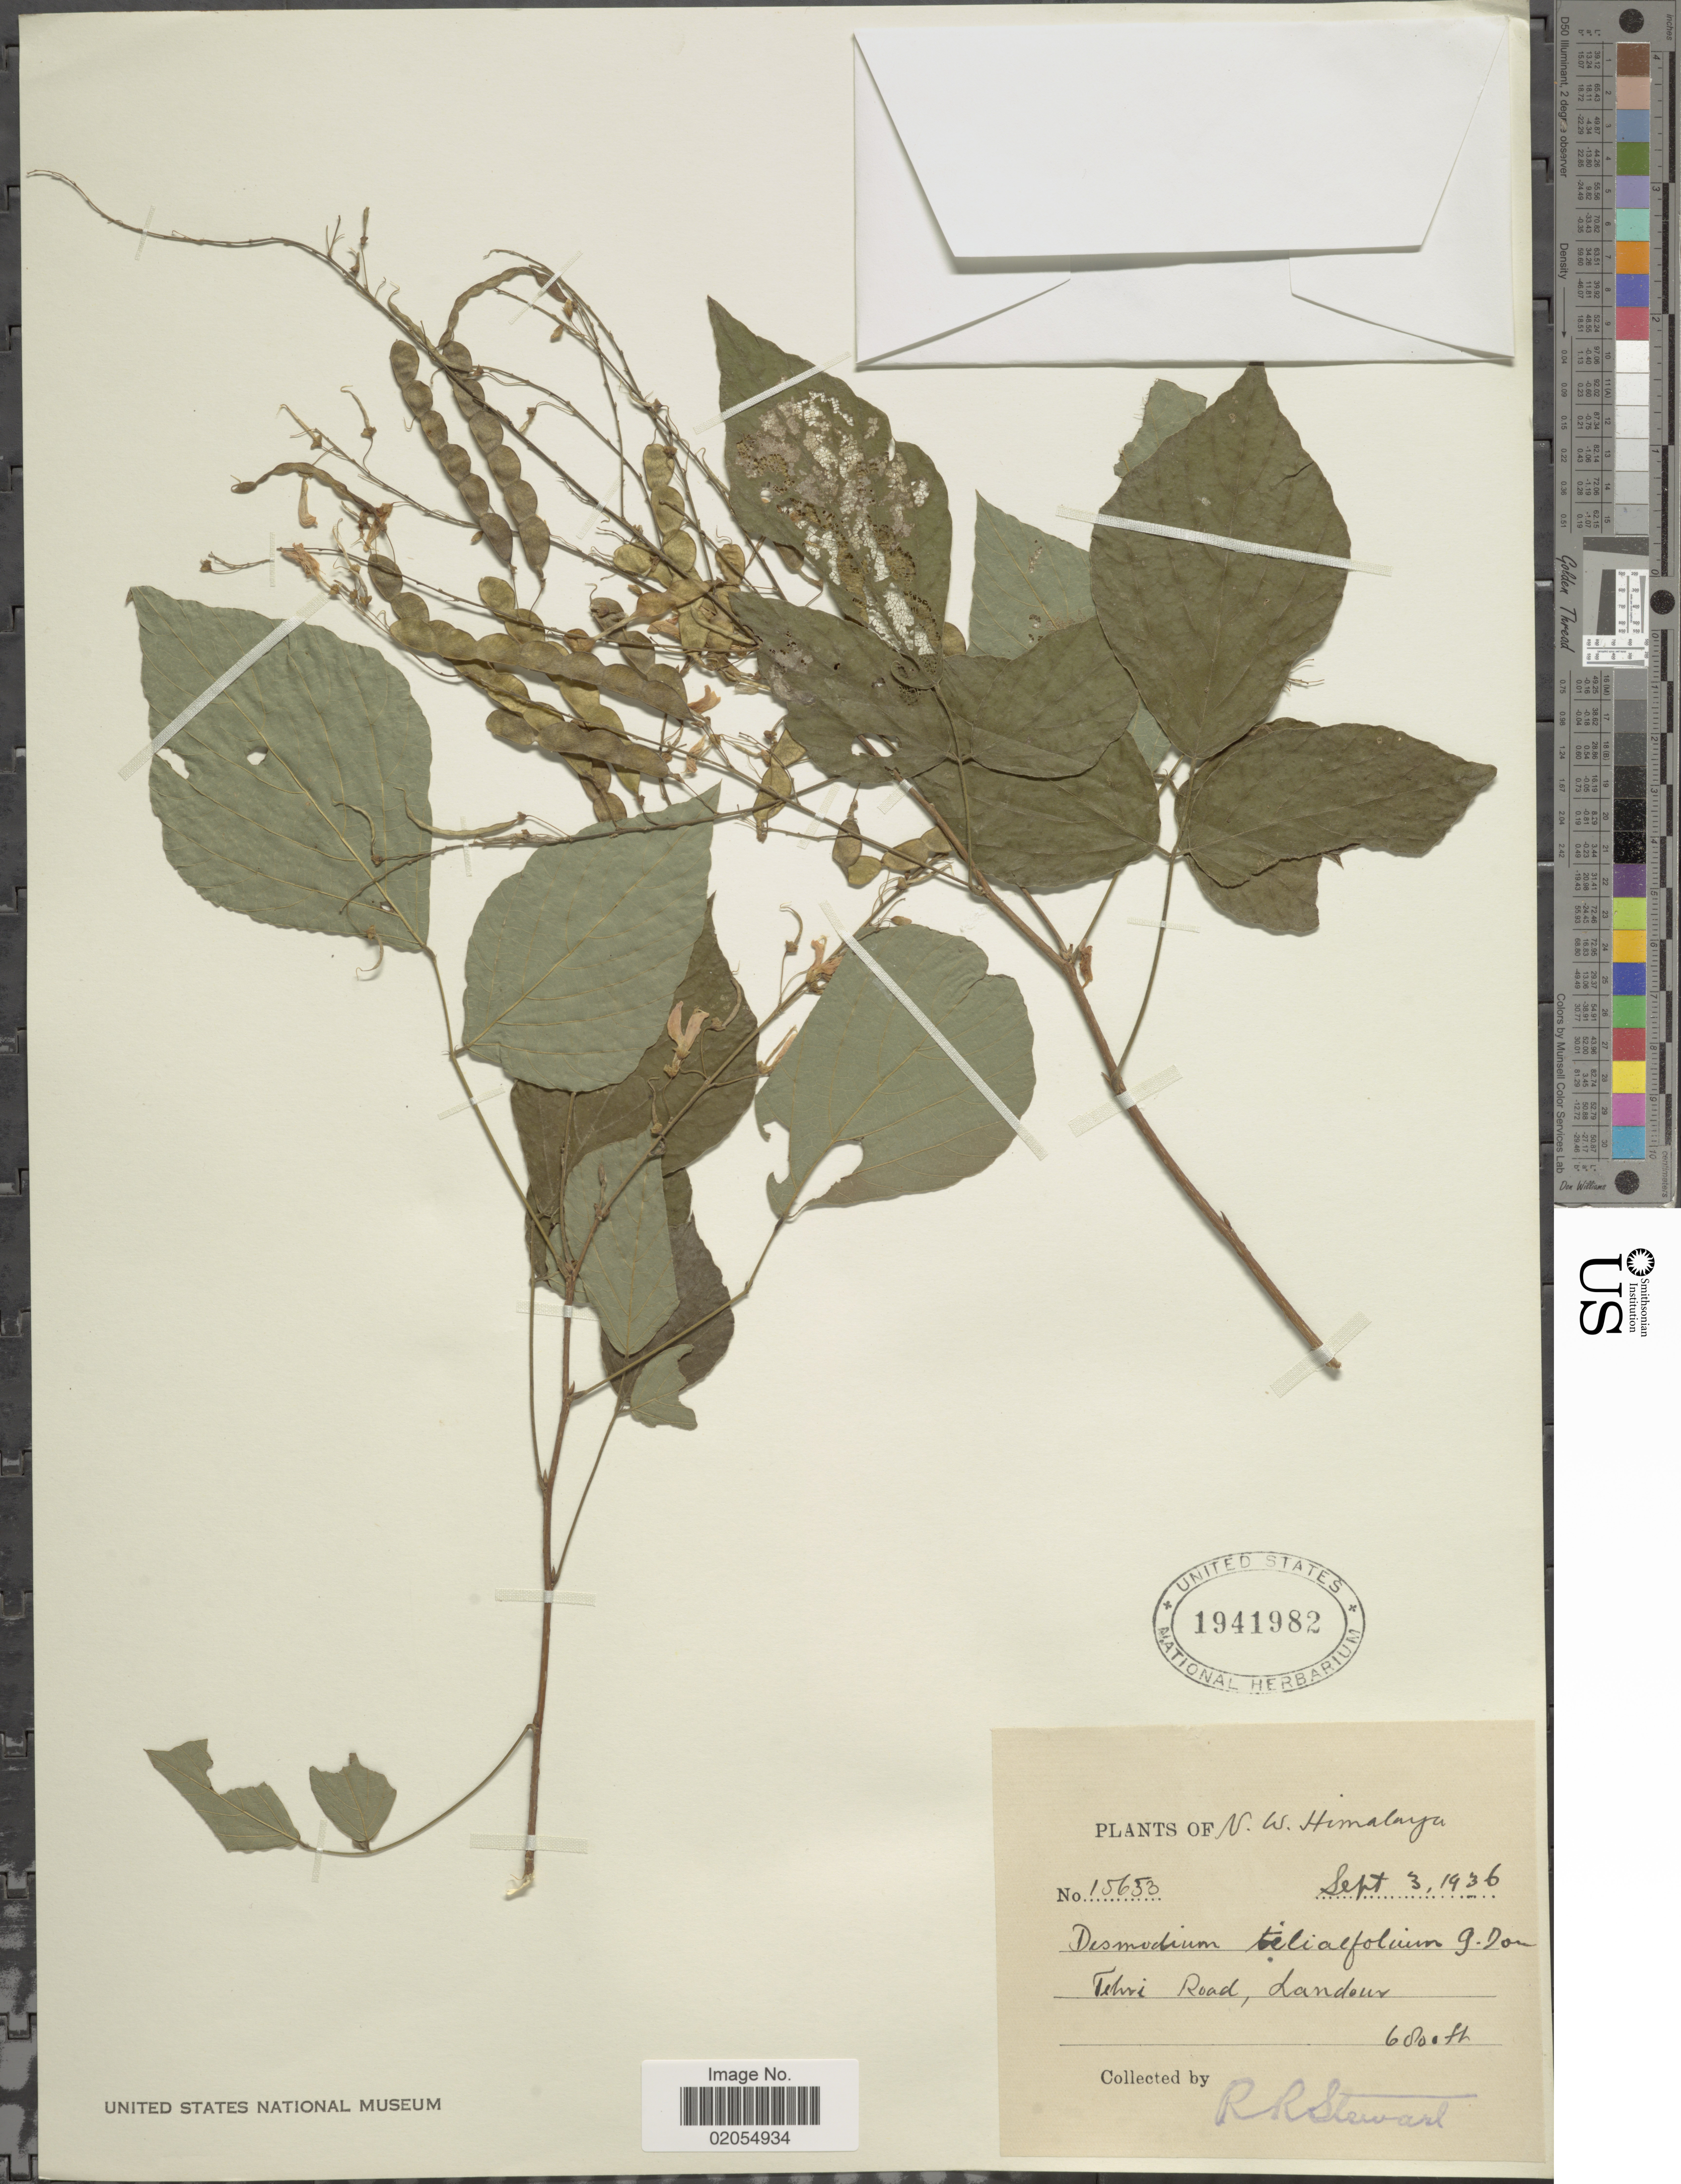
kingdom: Plantae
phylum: Tracheophyta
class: Magnoliopsida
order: Fabales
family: Fabaceae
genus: Sunhangia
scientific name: Sunhangia elegans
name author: (DC.) H. Ohashi & K. Ohashi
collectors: R. R. Stewart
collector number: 15653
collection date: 1936-09-03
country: India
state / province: Uttarakhand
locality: N.W. Himalaya, Tehri Road, Landour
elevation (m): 2073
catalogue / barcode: US 1941982